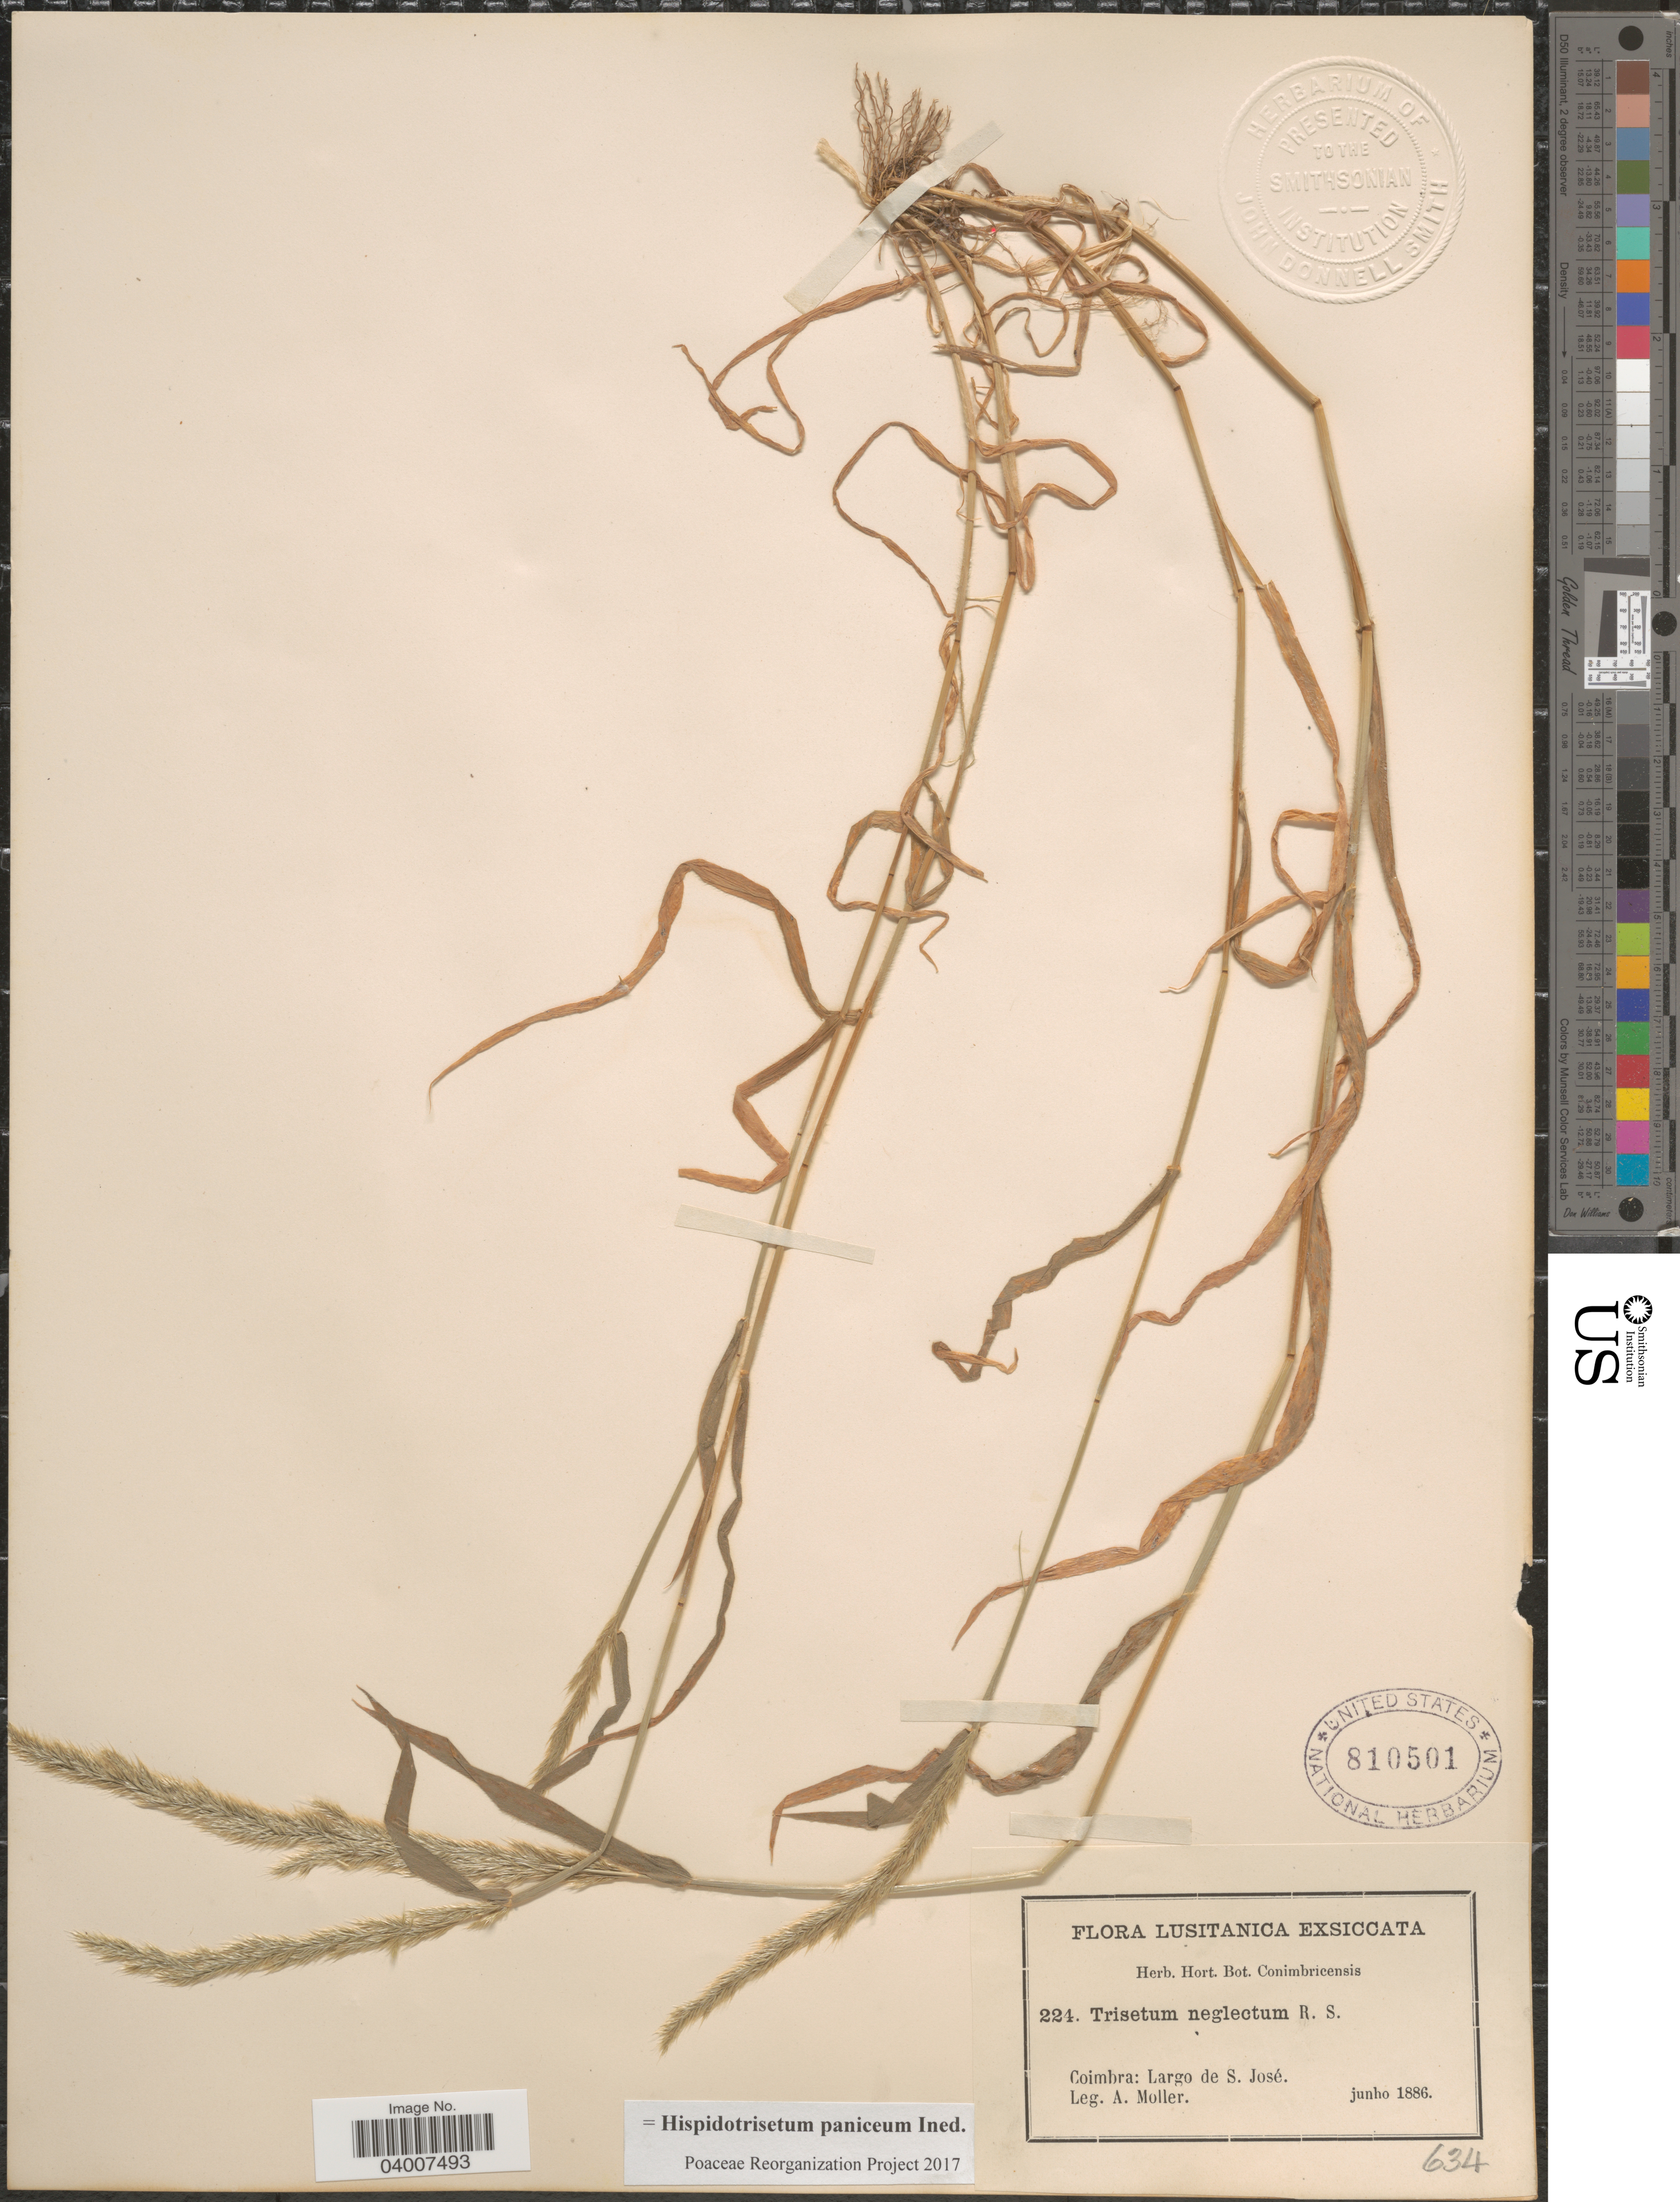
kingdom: Plantae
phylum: Tracheophyta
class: Liliopsida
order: Poales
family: Poaceae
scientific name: Hispidotrisetum paniceum ined.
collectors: A. Moller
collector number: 224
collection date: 1886-06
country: Portugal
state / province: Coimbra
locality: Lusitanica. Largo de S. José.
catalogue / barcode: US 810501